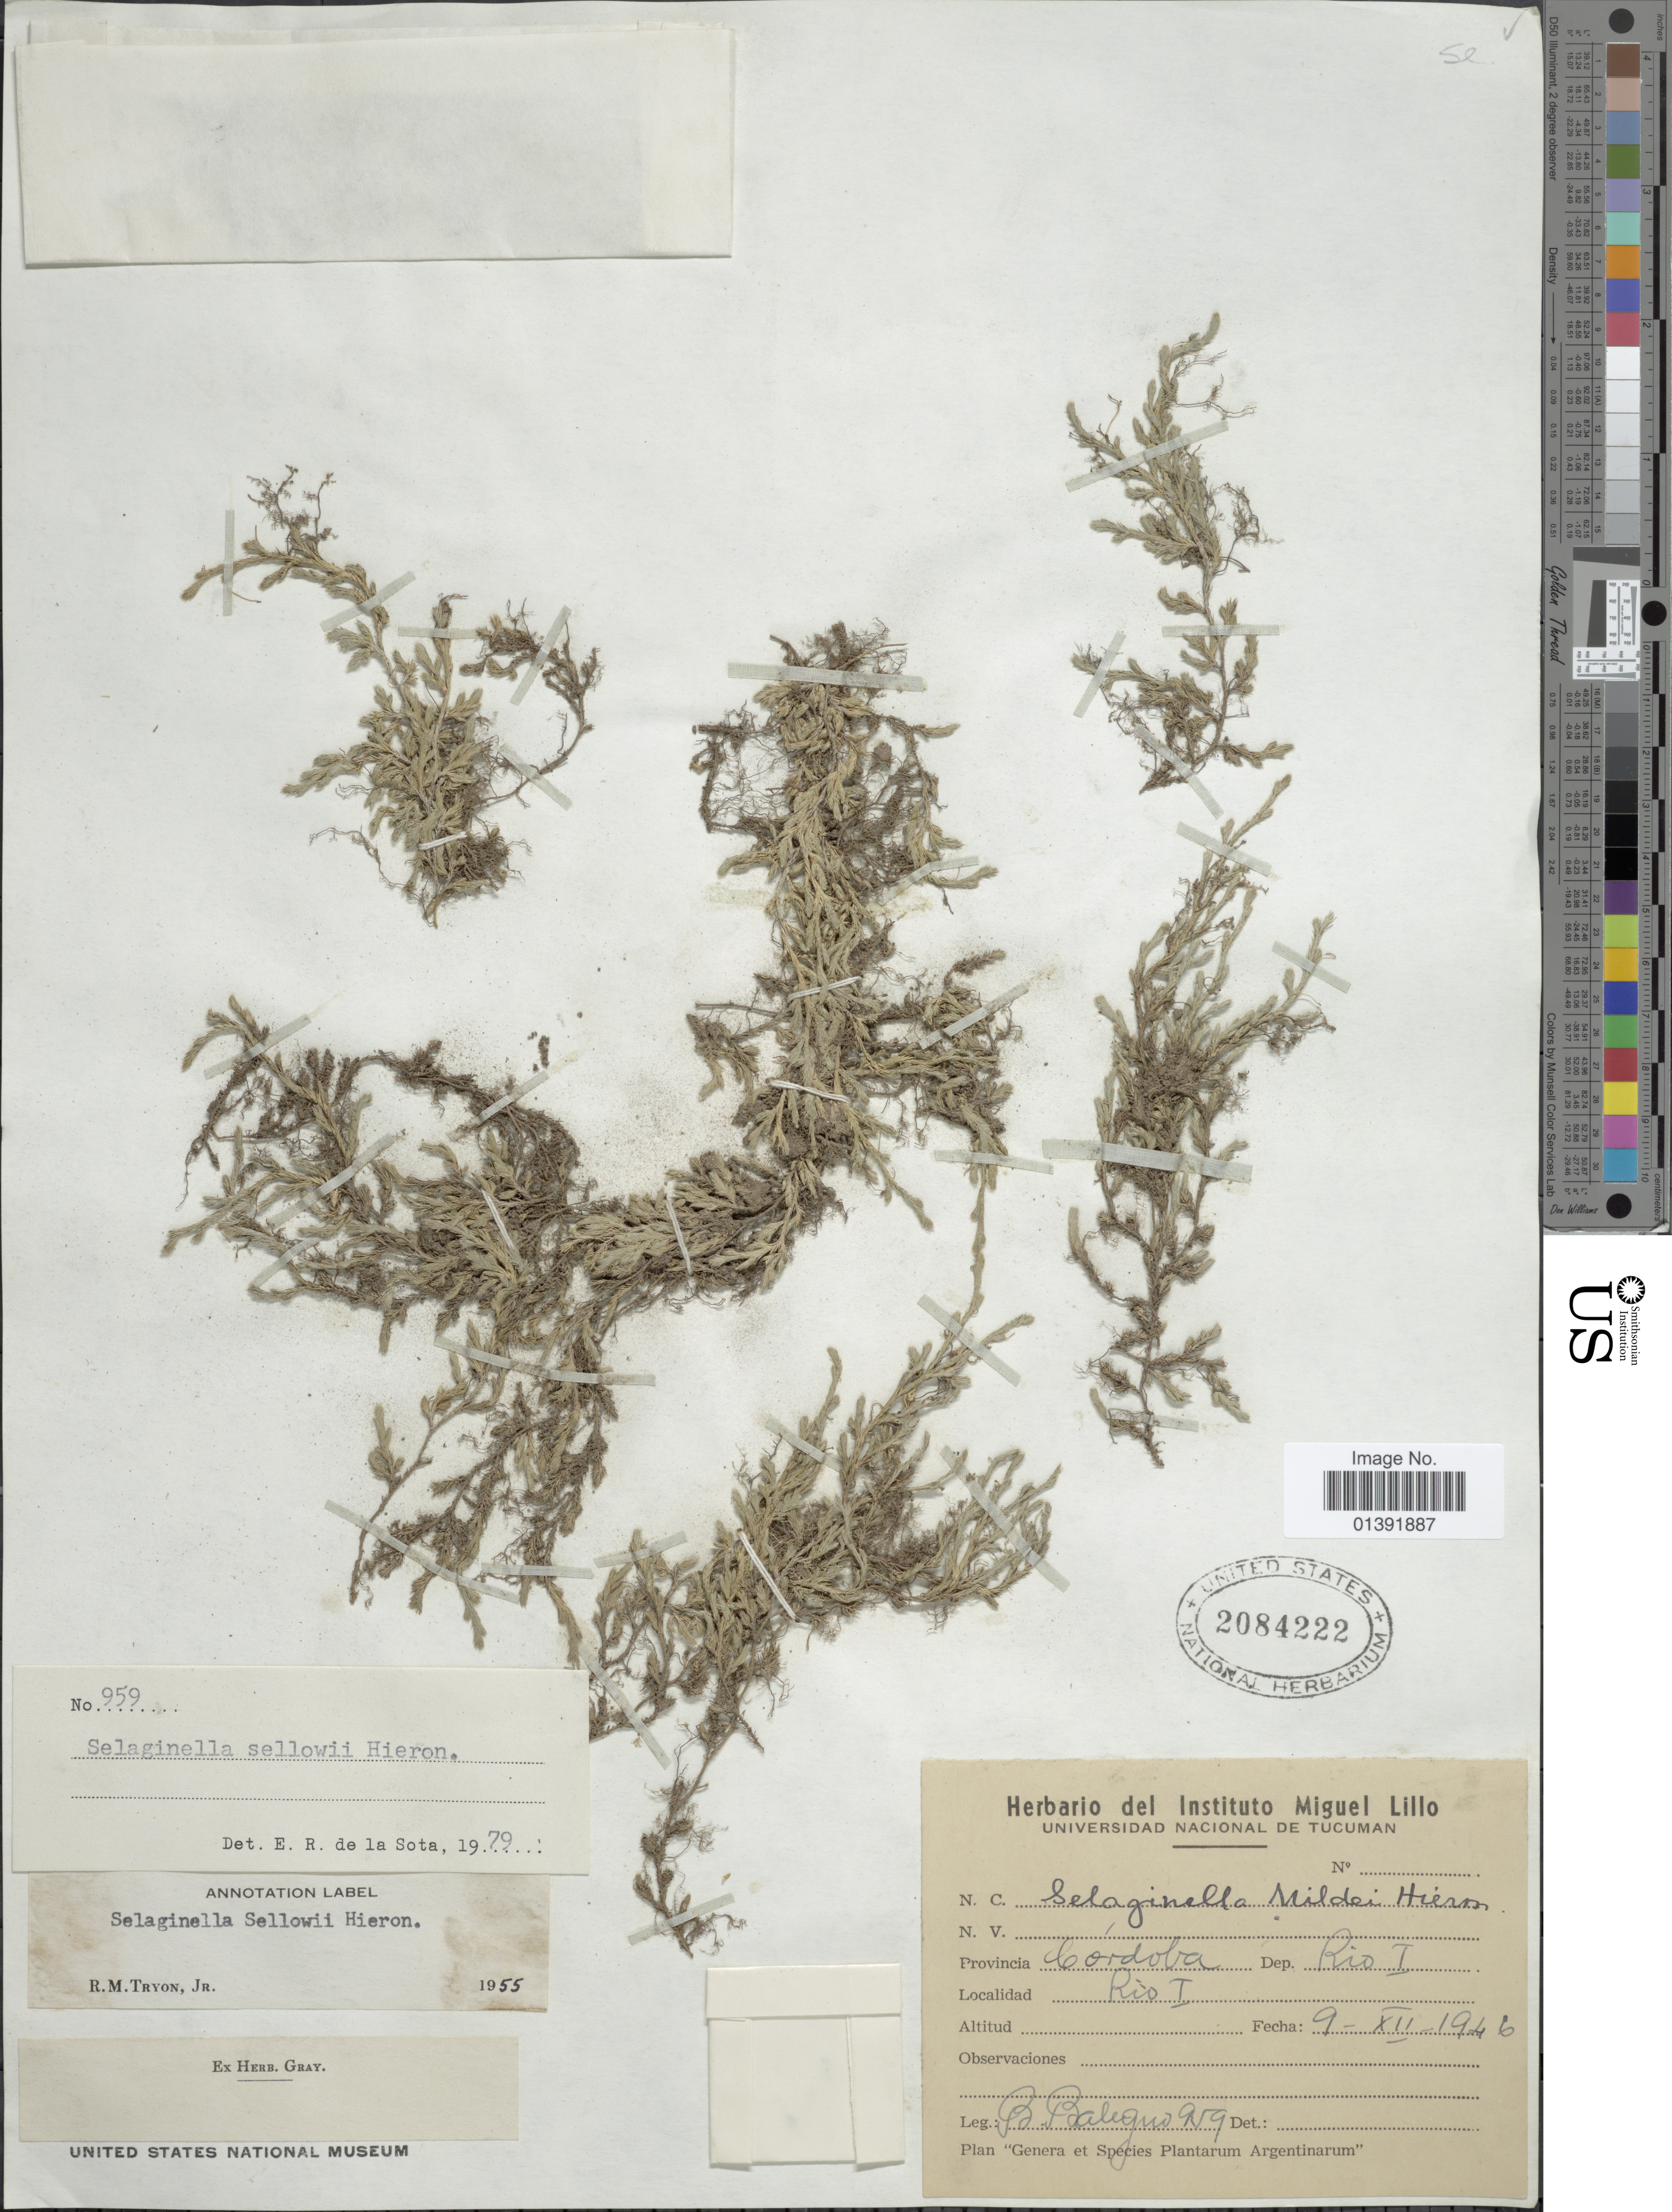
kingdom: Plantae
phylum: Tracheophyta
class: Lycopodiopsida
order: Selaginellales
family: Selaginellaceae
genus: Selaginella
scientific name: Selaginella sellowii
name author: Hieron.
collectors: B. Balegno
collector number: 259*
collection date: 1946-12-09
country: Argentina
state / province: Cordoba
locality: Dep. Rio I, Rio I.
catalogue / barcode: US 2084222